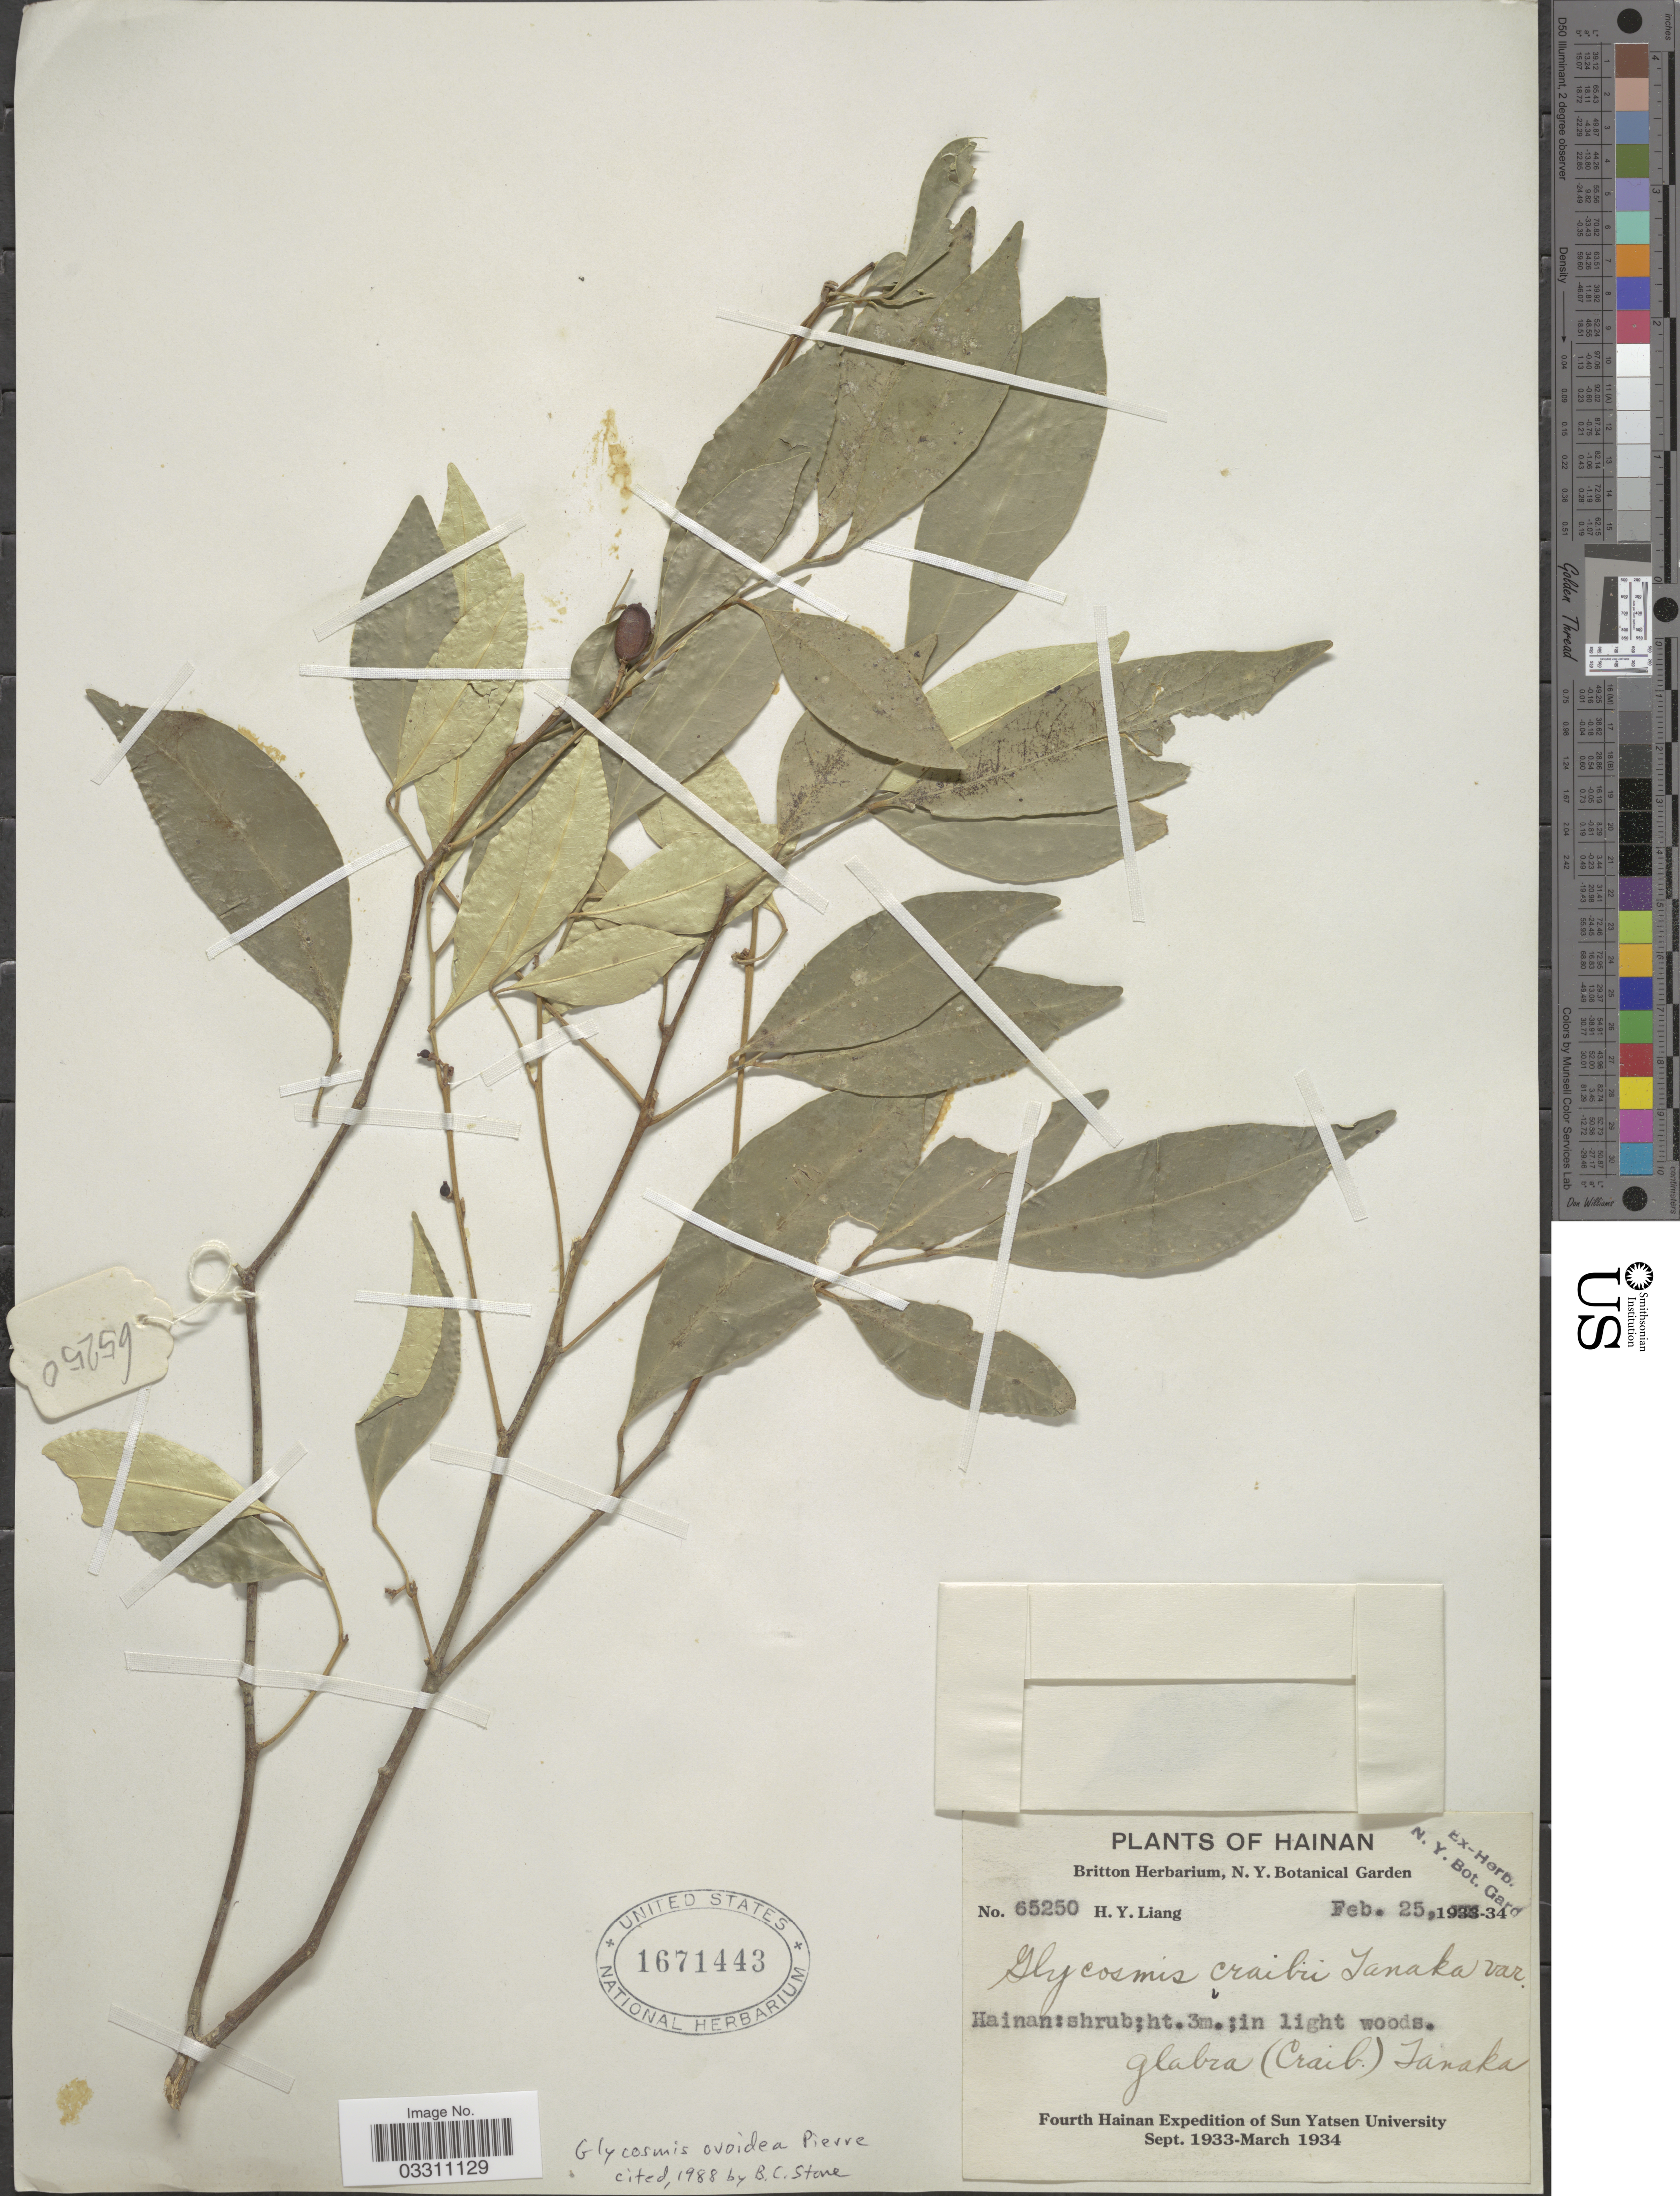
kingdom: Plantae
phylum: Tracheophyta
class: Magnoliopsida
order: Sapindales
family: Rutaceae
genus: Glycosmis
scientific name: Glycosmis ovoidea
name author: Pierre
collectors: H. Y. Liang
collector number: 65250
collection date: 1934-02-25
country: China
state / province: Hainan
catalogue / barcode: US 1671443